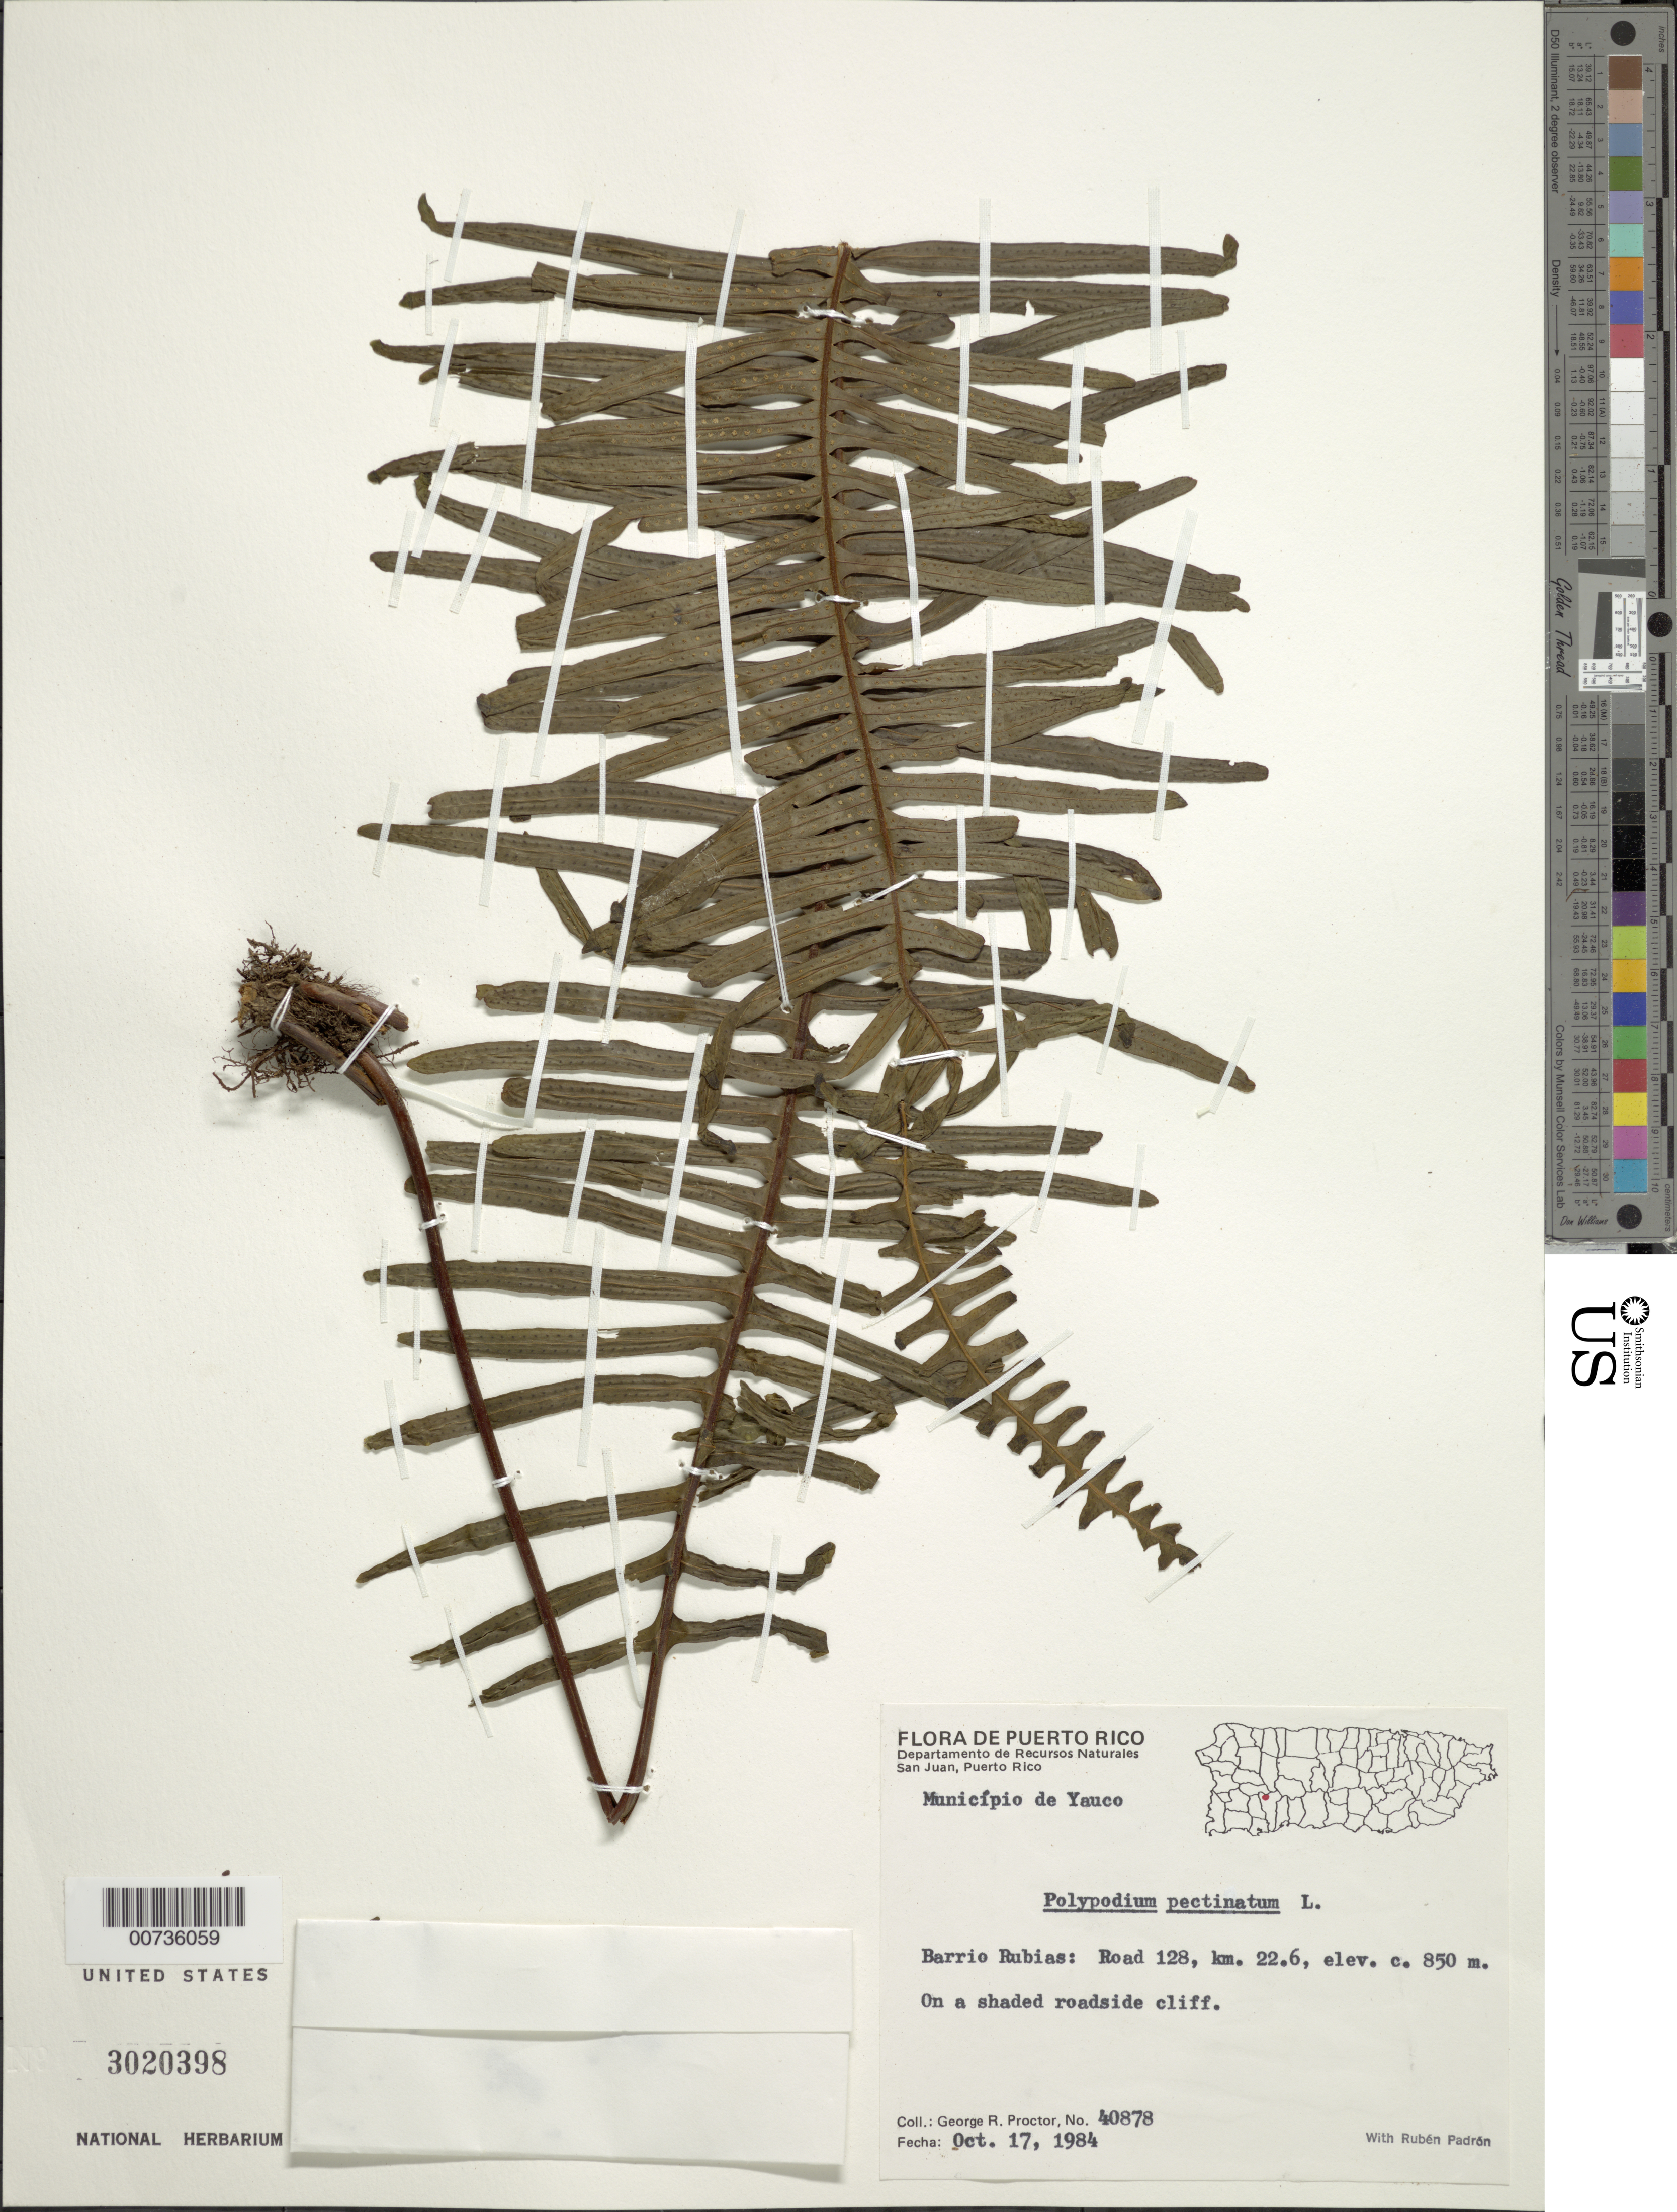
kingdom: Plantae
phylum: Tracheophyta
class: Polypodiopsida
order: Polypodiales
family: Polypodiaceae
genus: Pecluma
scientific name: Pecluma pectinata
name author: (L.) M.G. Price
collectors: G. R. Proctor & R. Padrón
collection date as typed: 17 Oct 1984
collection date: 1984-10-17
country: Puerto Rico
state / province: Yauco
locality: Mun. Yauco, Barrio Rubias: Road 128, km 22.6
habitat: On a shaded roadside cliff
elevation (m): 850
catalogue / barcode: US 3020398